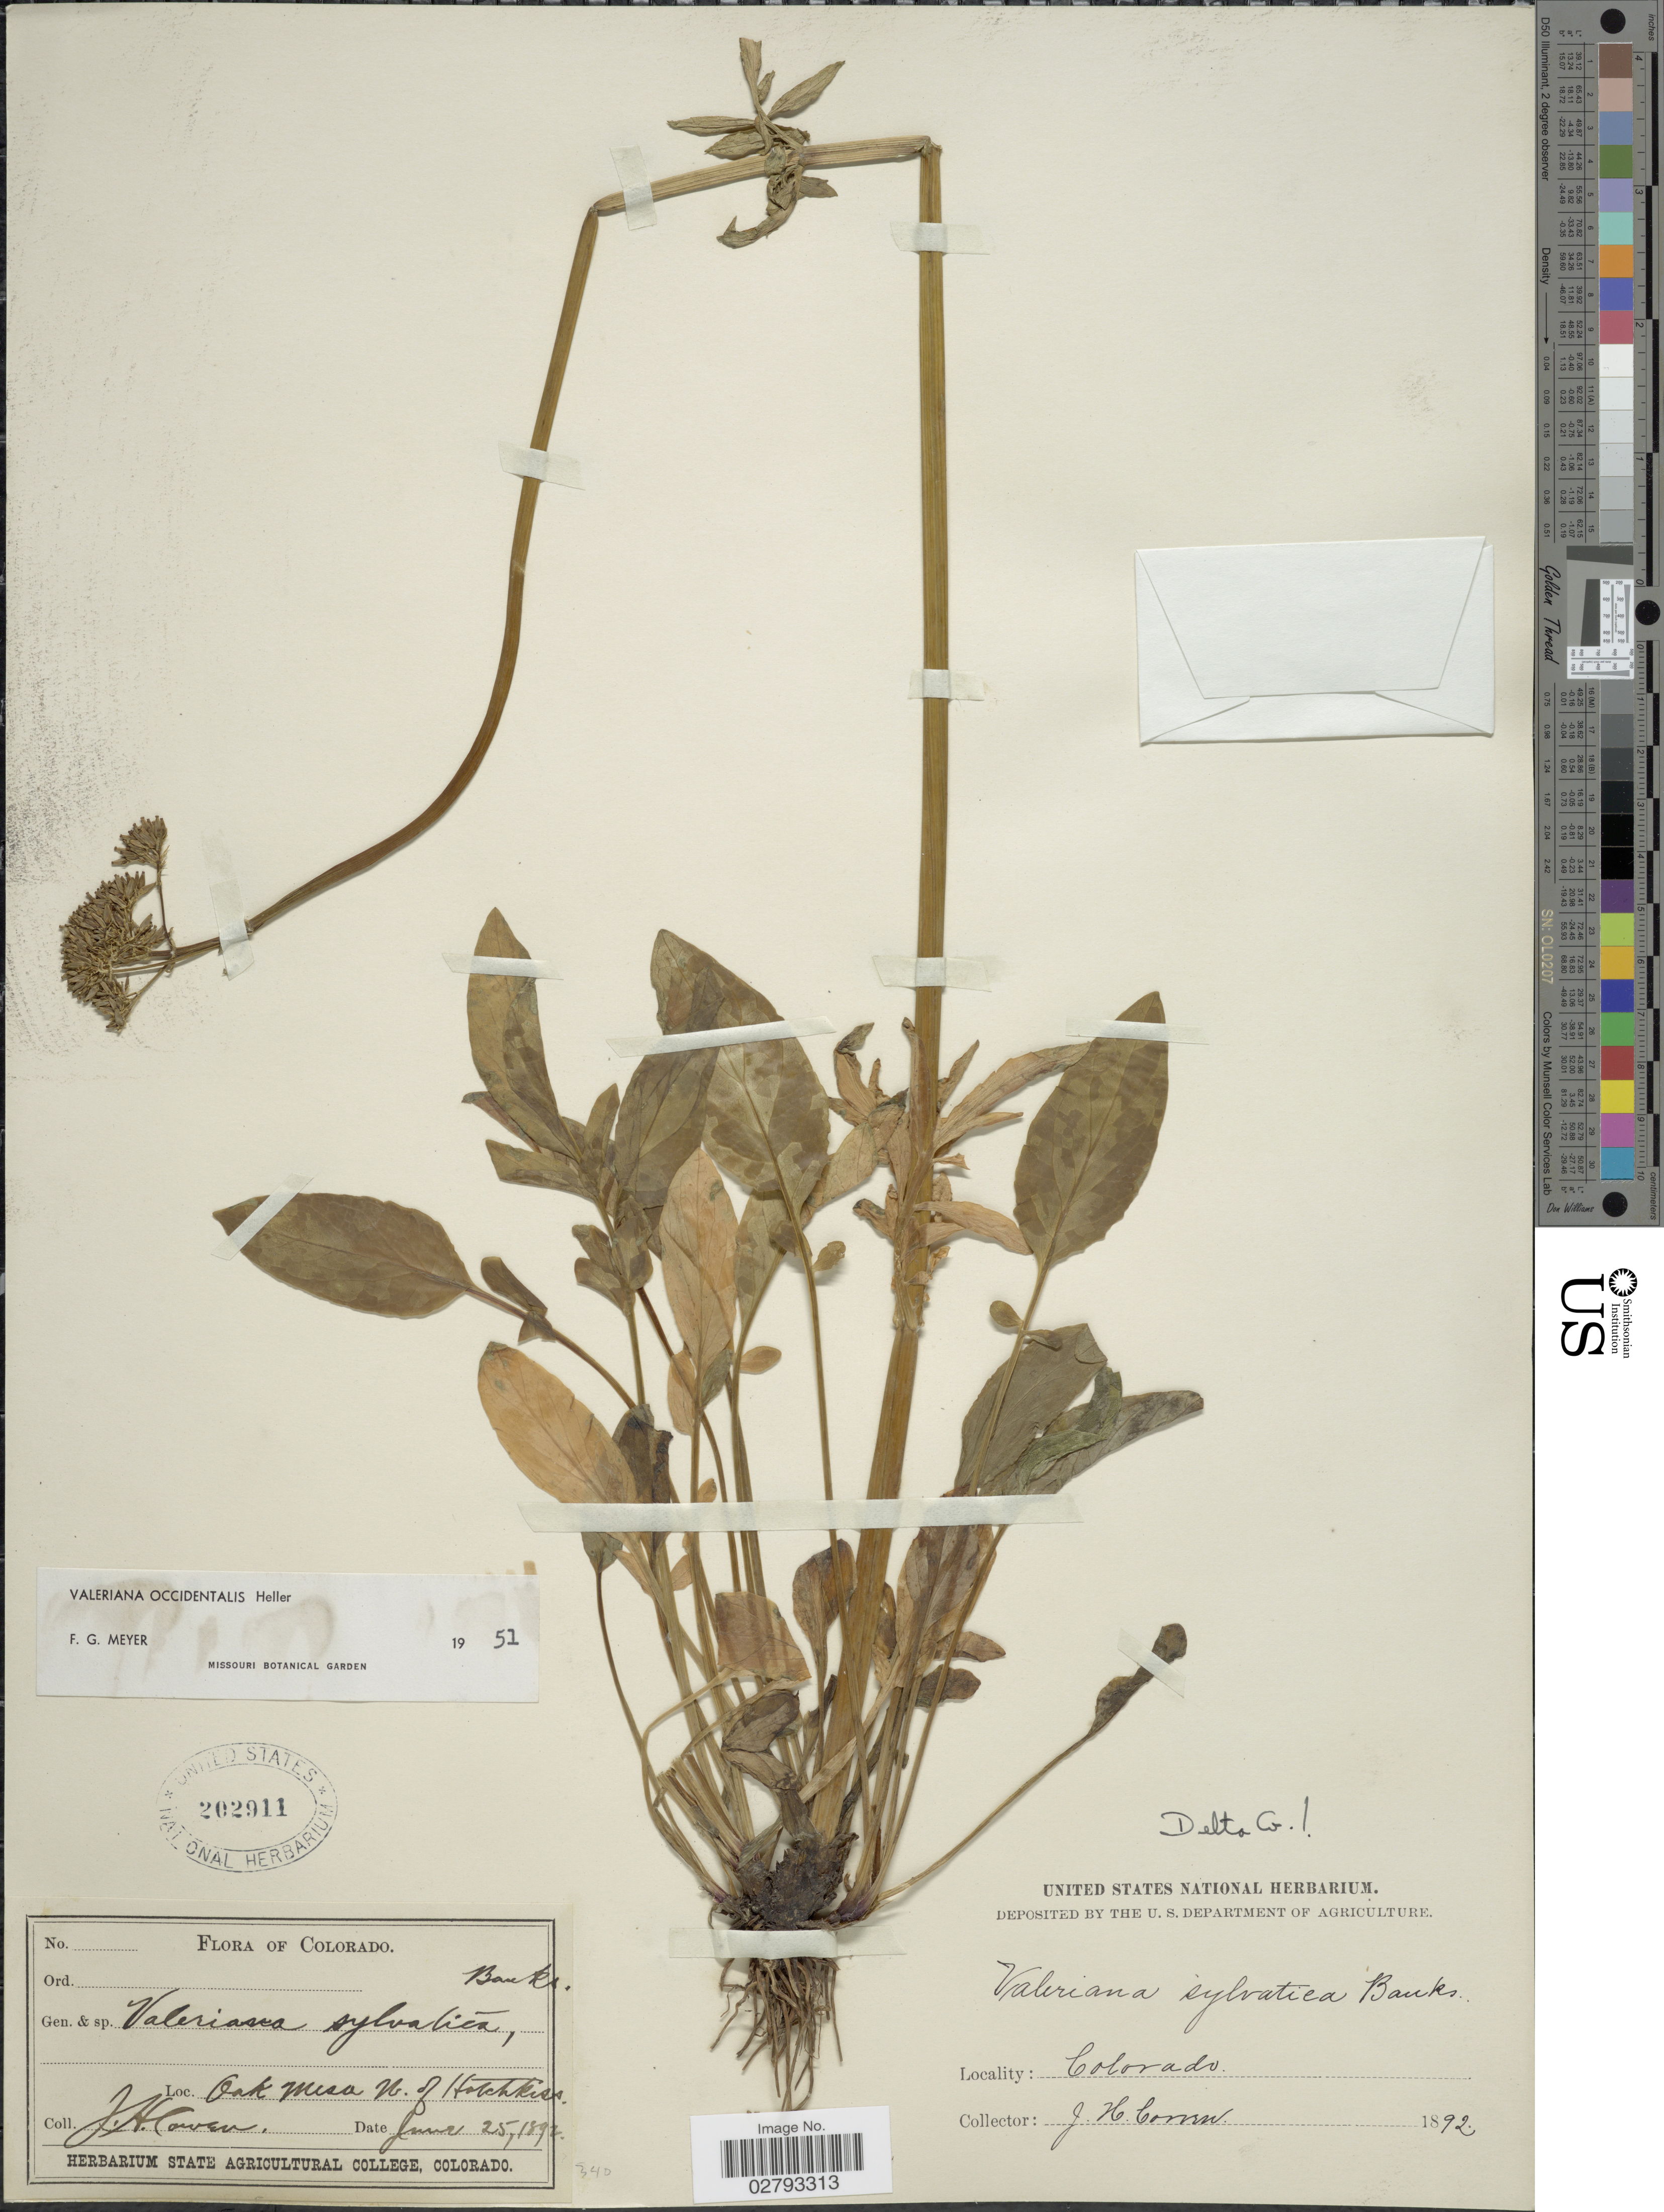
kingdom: Plantae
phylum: Tracheophyta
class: Magnoliopsida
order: Dipsacales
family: Caprifoliaceae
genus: Valeriana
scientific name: Valeriana occidentalis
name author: A. Heller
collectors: J. H. Cowan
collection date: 1892-06-25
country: United States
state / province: Colorado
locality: Banks. Oak Mesa N. of Hotchkiss. Delto Co.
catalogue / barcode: US 202911